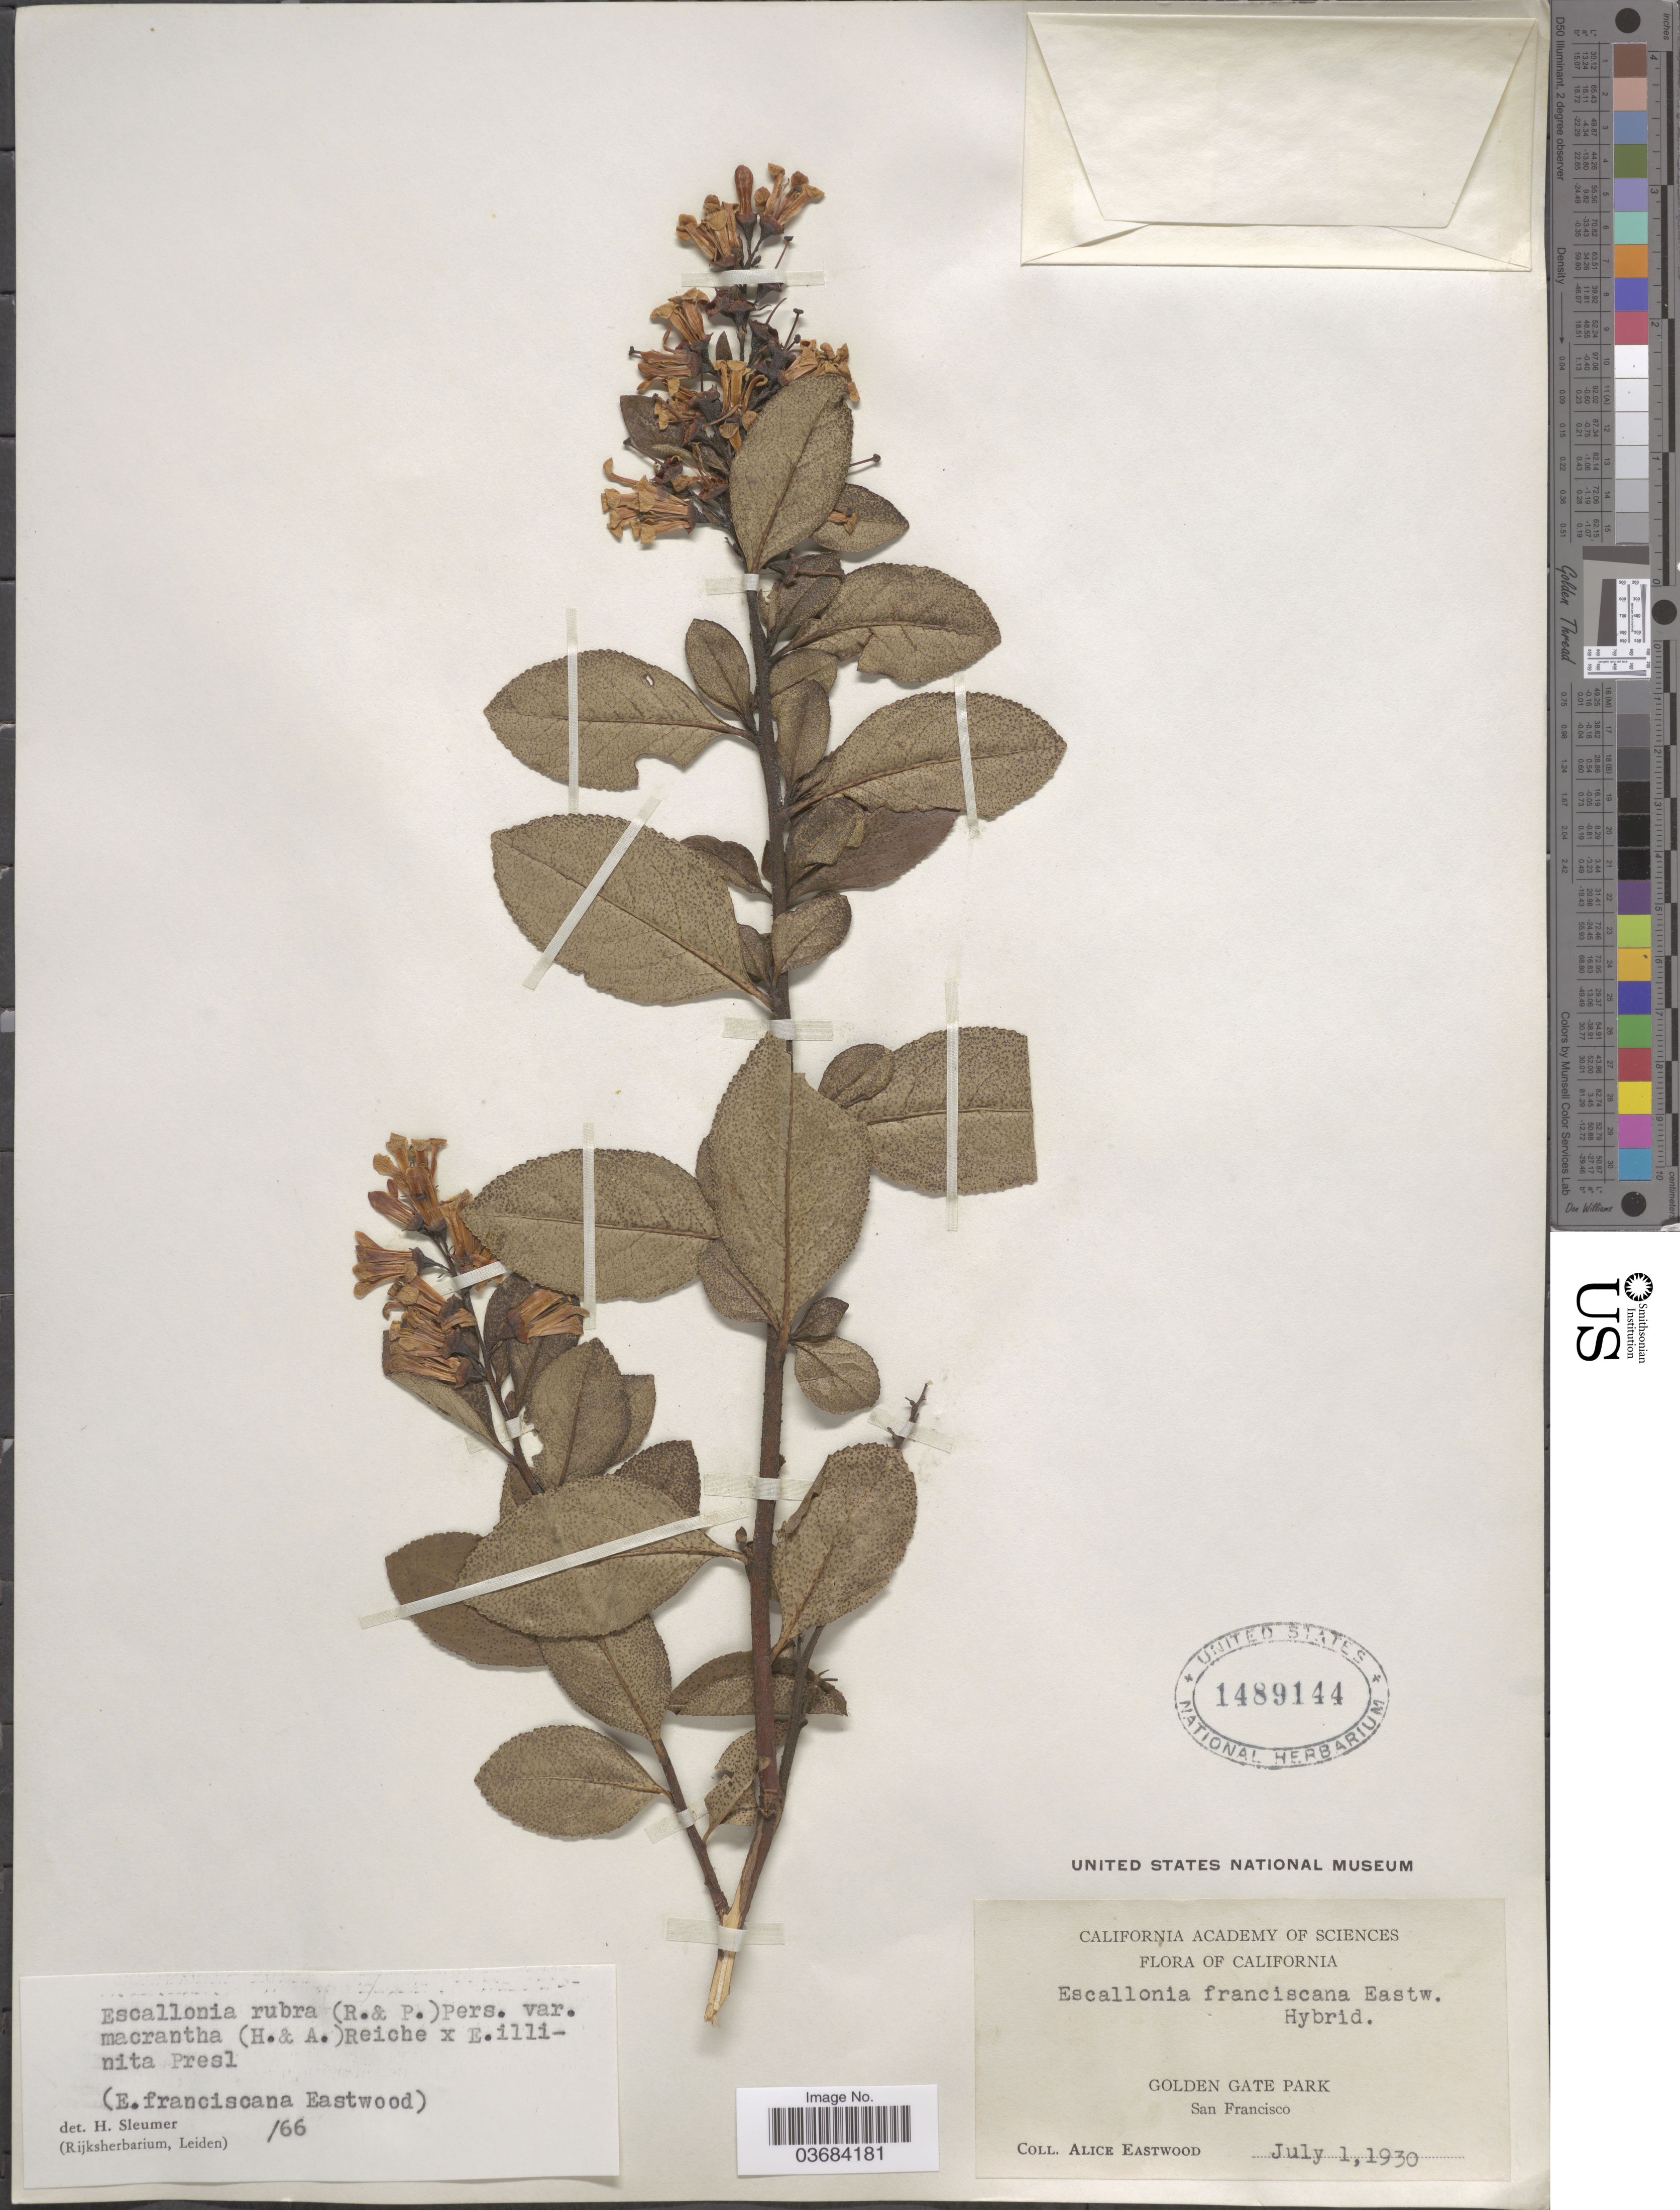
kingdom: Plantae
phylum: Tracheophyta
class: Magnoliopsida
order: Escalloniales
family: Escalloniaceae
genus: Escallonia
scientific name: Escallonia rubra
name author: (Ruiz & Pav.) Pers.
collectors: A. Eastwood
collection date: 1930-07-01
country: United States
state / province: California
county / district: San Francisco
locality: Golden Gate Park. San Francisco.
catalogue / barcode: US 1489144